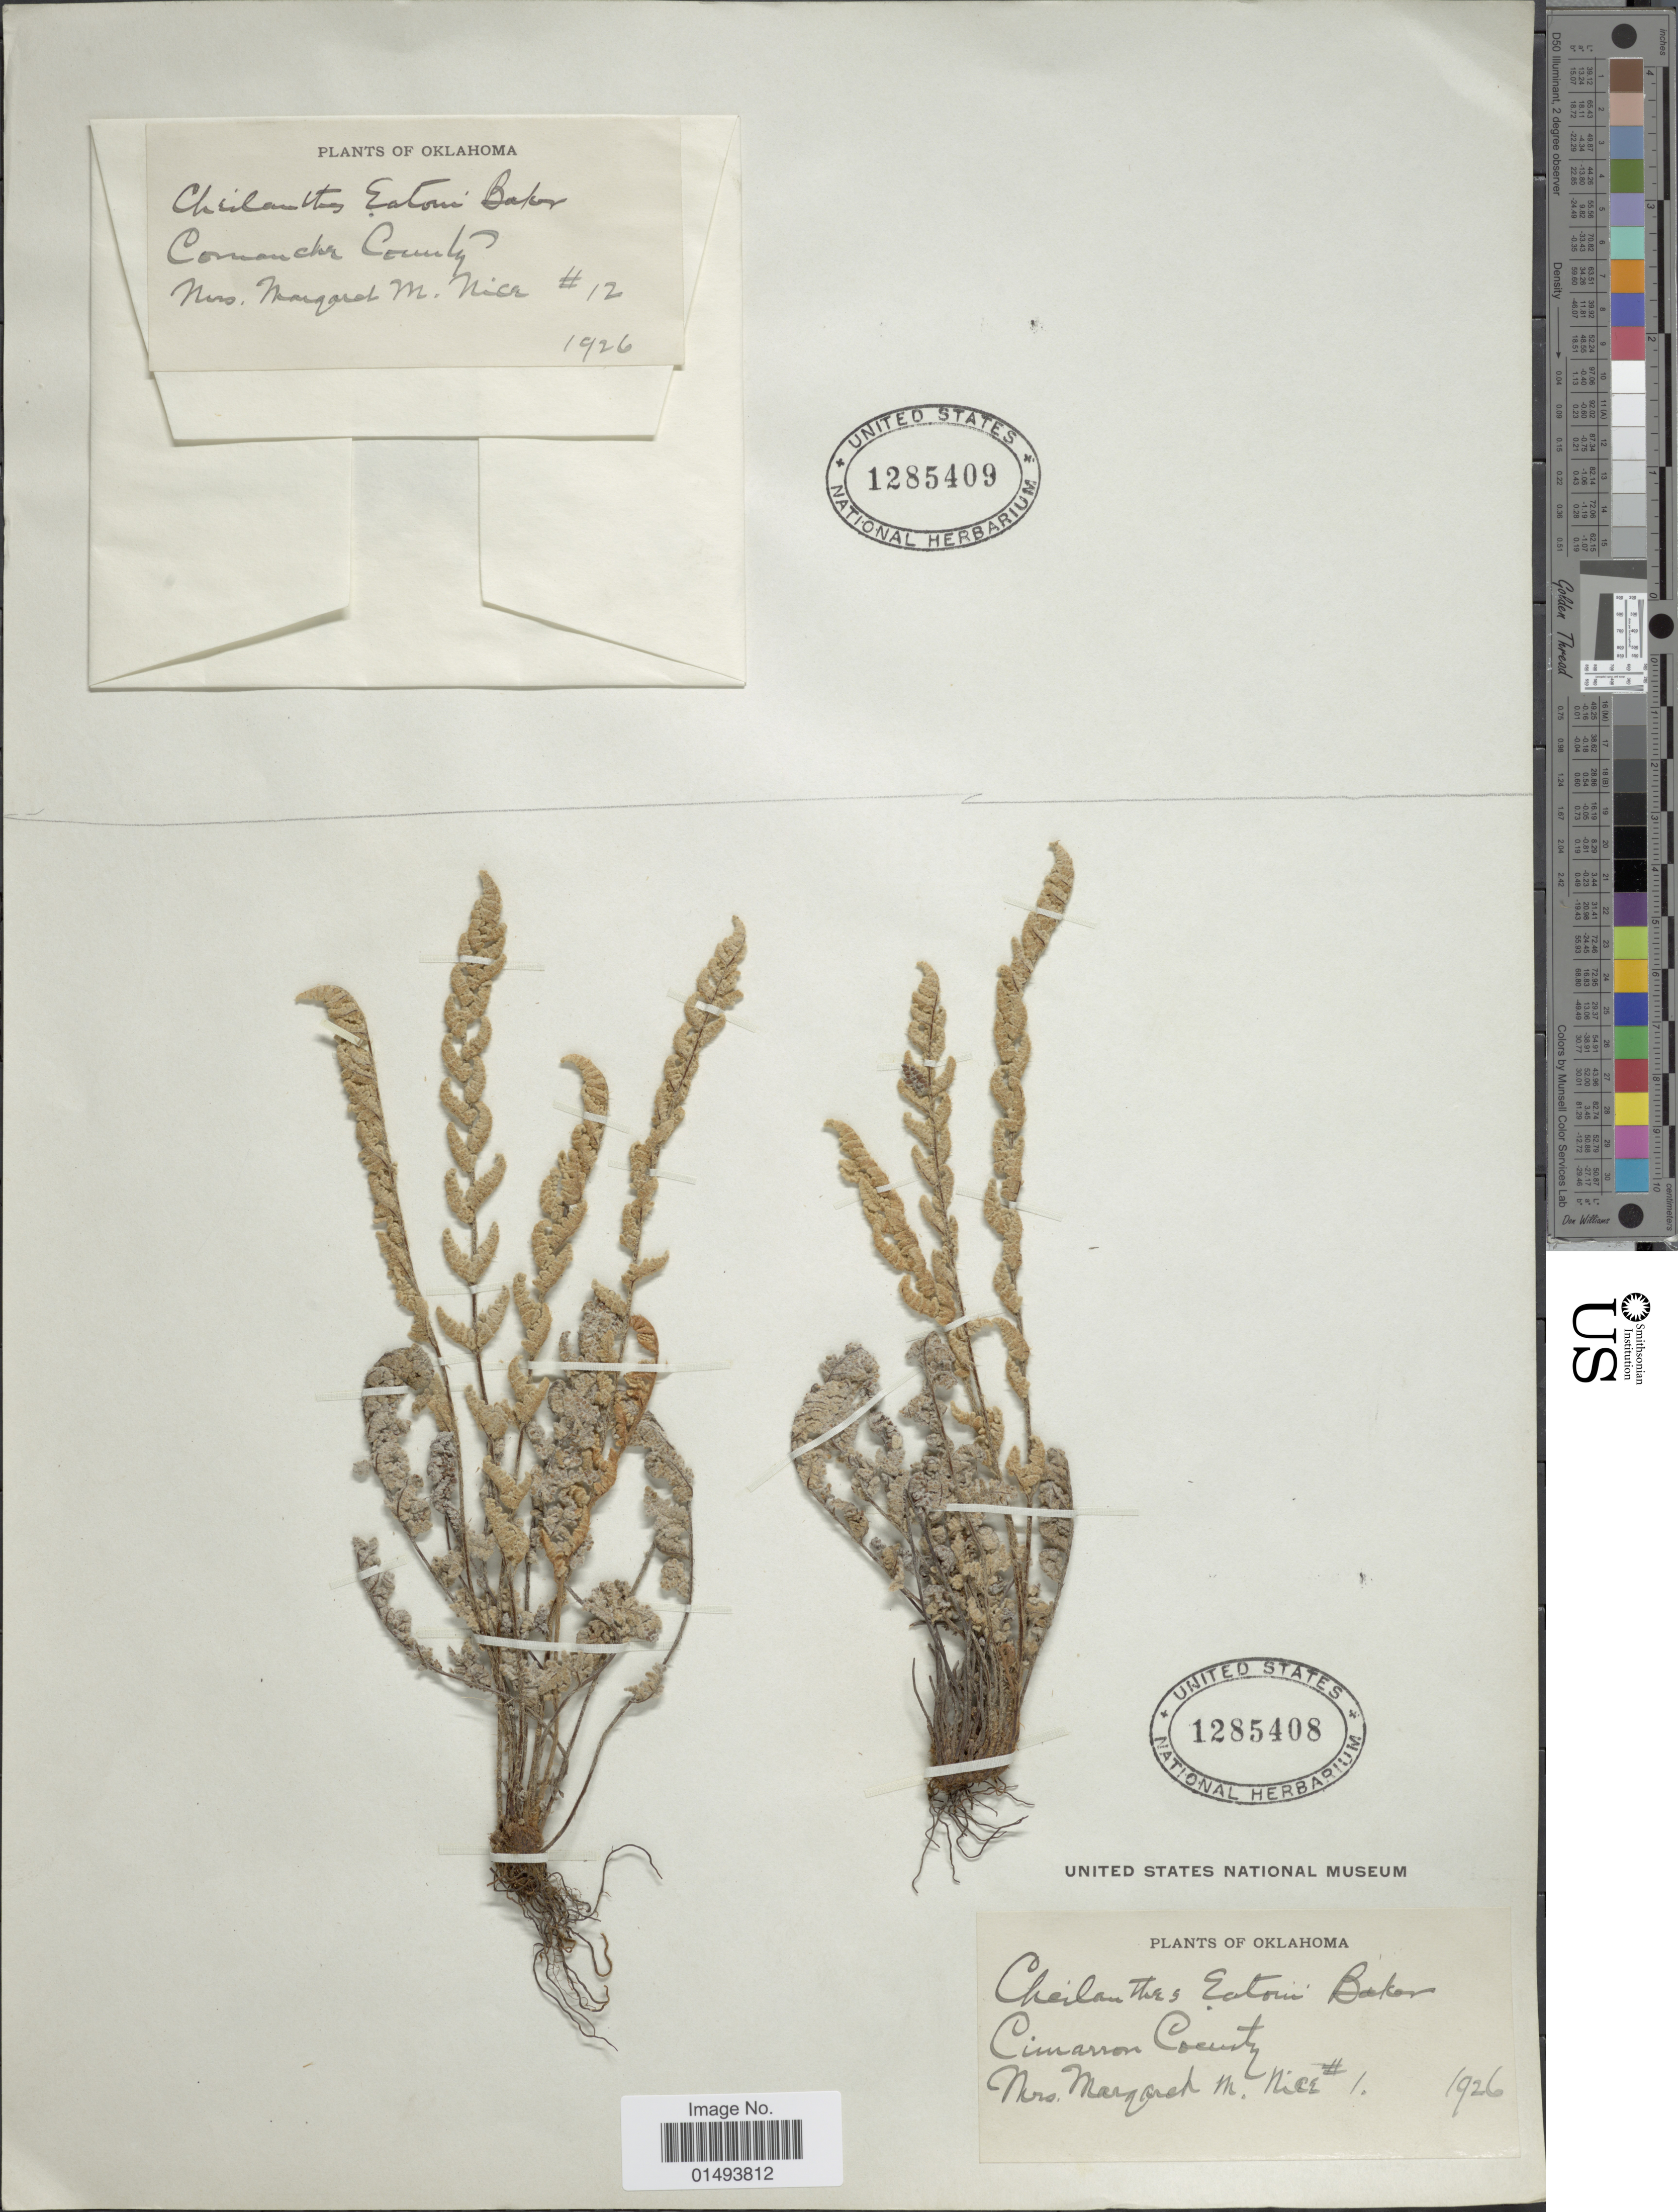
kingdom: Plantae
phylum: Tracheophyta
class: Polypodiopsida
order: Polypodiales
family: Pteridaceae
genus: Myriopteris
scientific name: Myriopteris rufa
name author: Fée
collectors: M. Nice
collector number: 12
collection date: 1926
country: United States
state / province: Oklahoma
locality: Plants of Oklahoma, Comanche County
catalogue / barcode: US 1285409